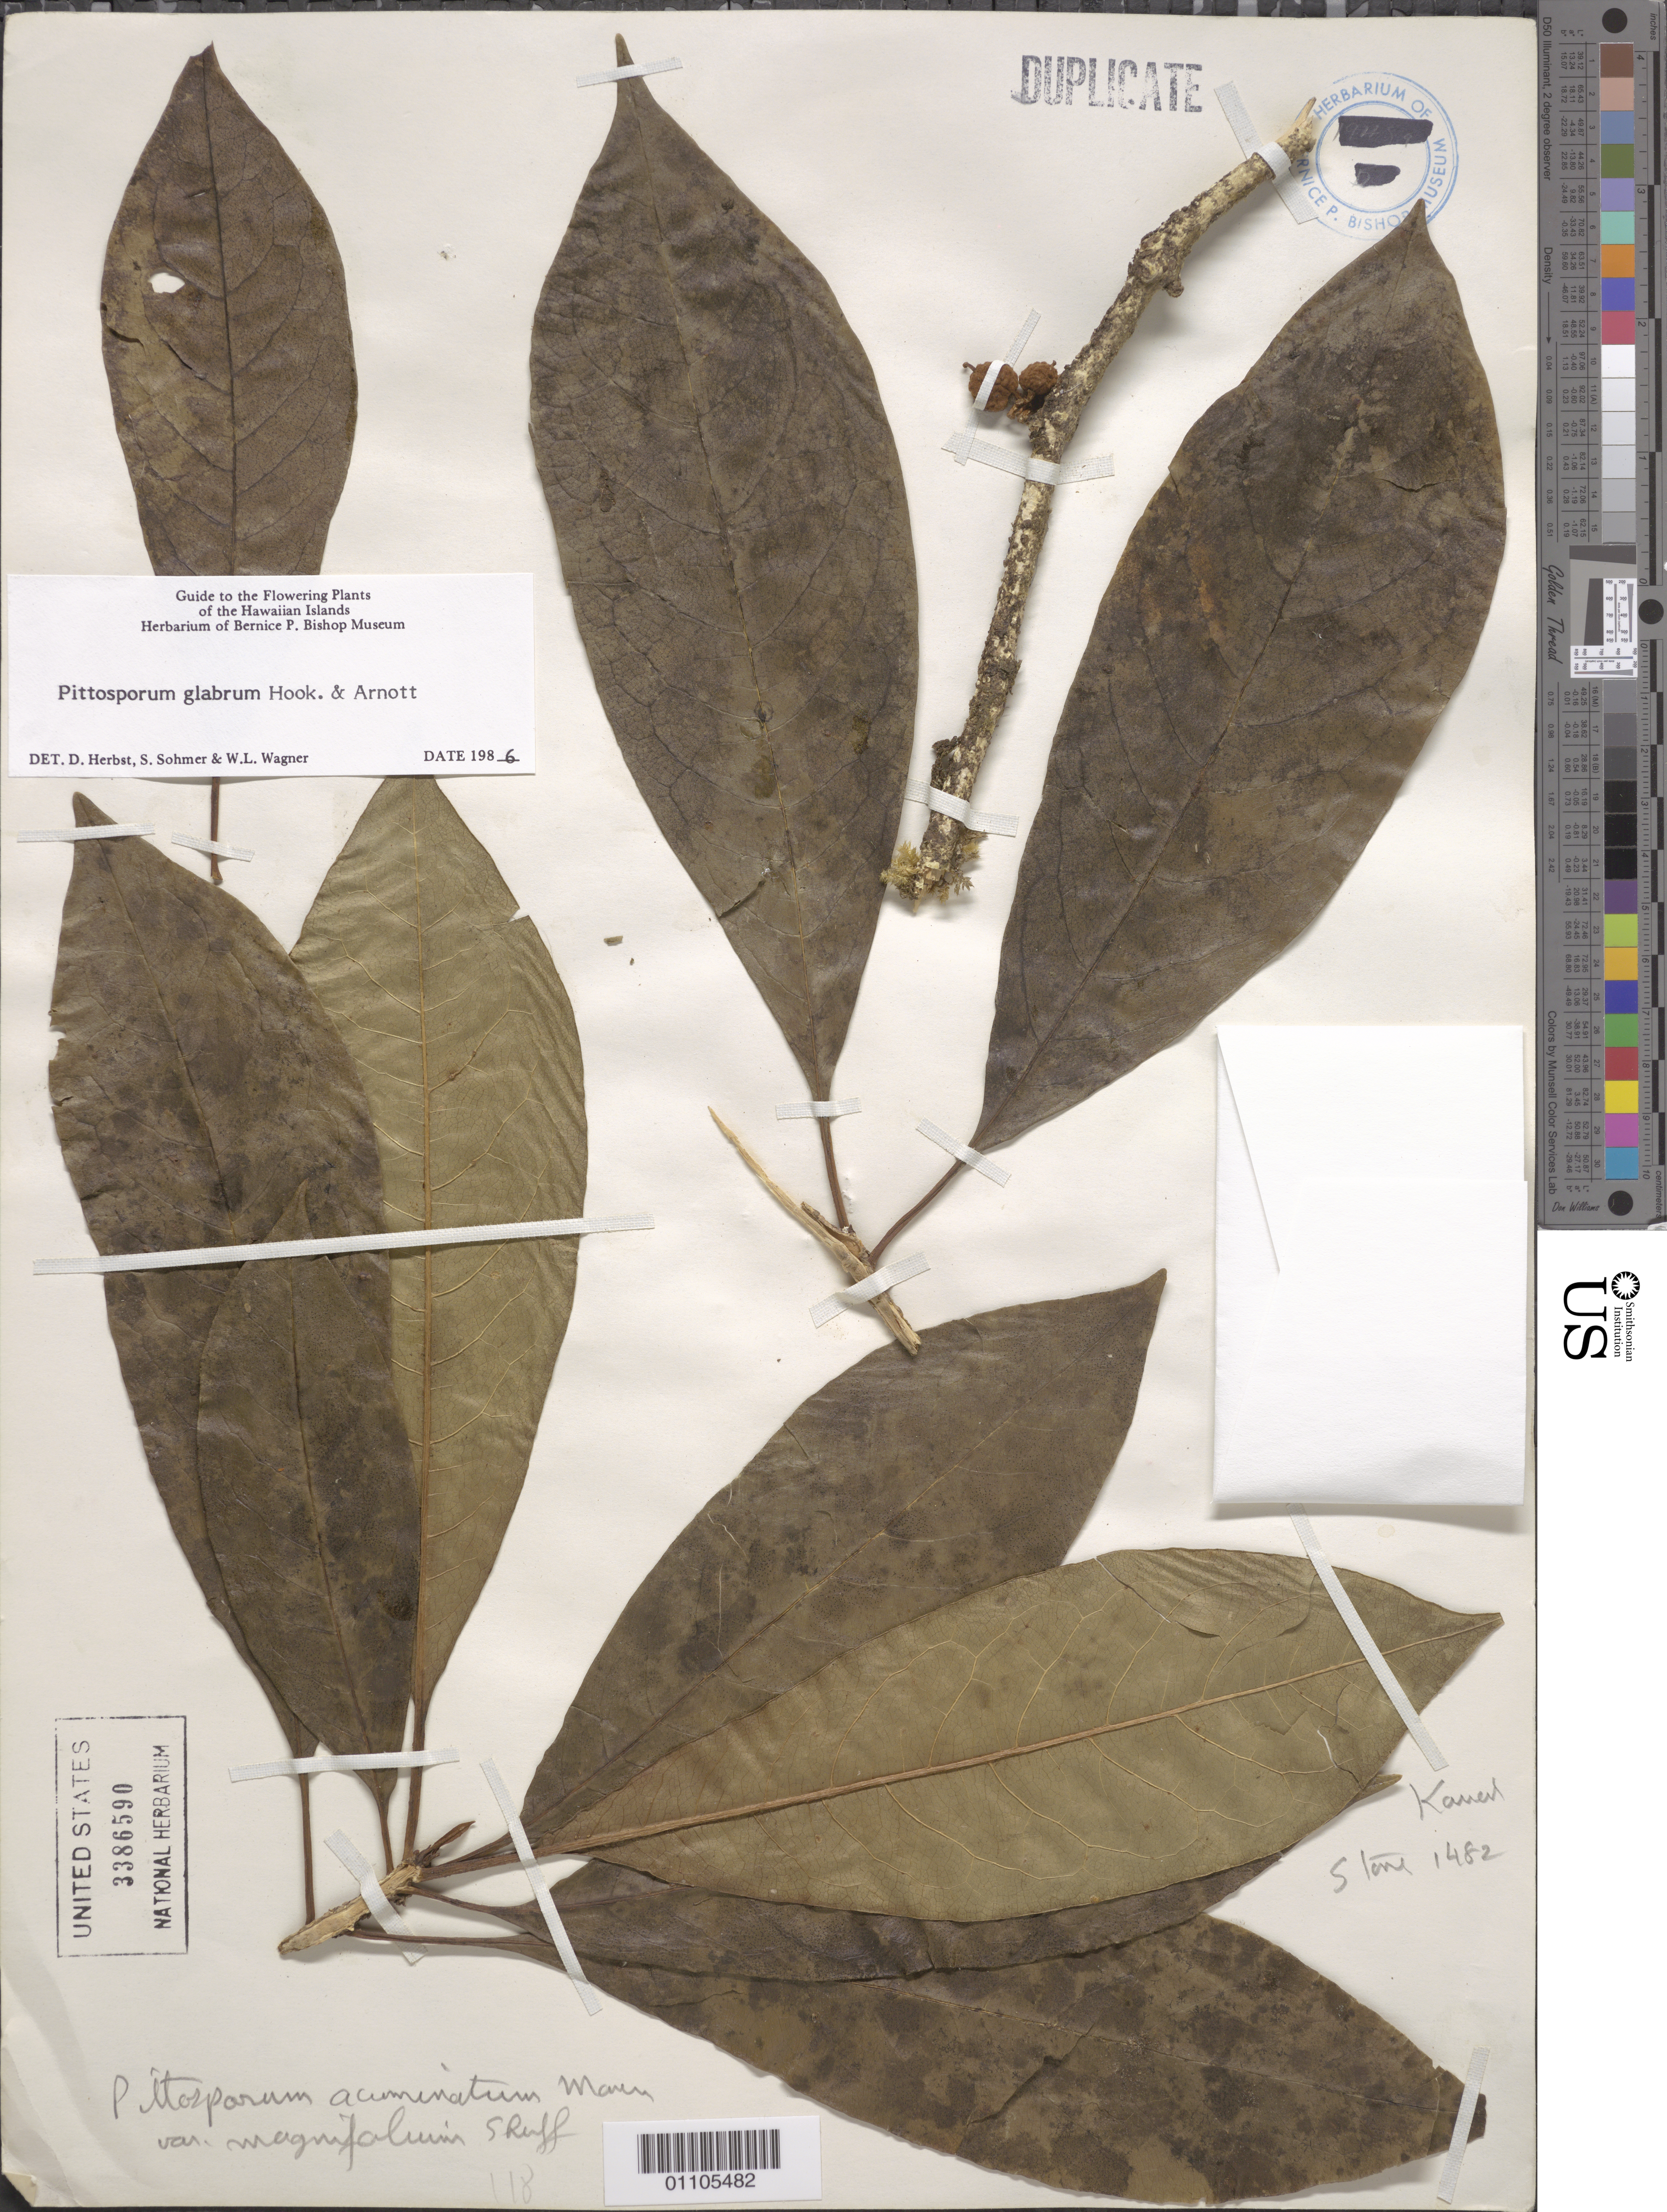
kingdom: Plantae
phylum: Tracheophyta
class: Magnoliopsida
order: Apiales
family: Pittosporaceae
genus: Pittosporum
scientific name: Pittosporum glabrum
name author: Hook. & Arn.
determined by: Herbst, D. R.; Sohmer, S. H.; Wagner, W. L.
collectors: B. C. Stone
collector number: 1482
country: United States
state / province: Hawaii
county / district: Kauai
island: Kaua'i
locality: Kaua'i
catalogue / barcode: US 3386590